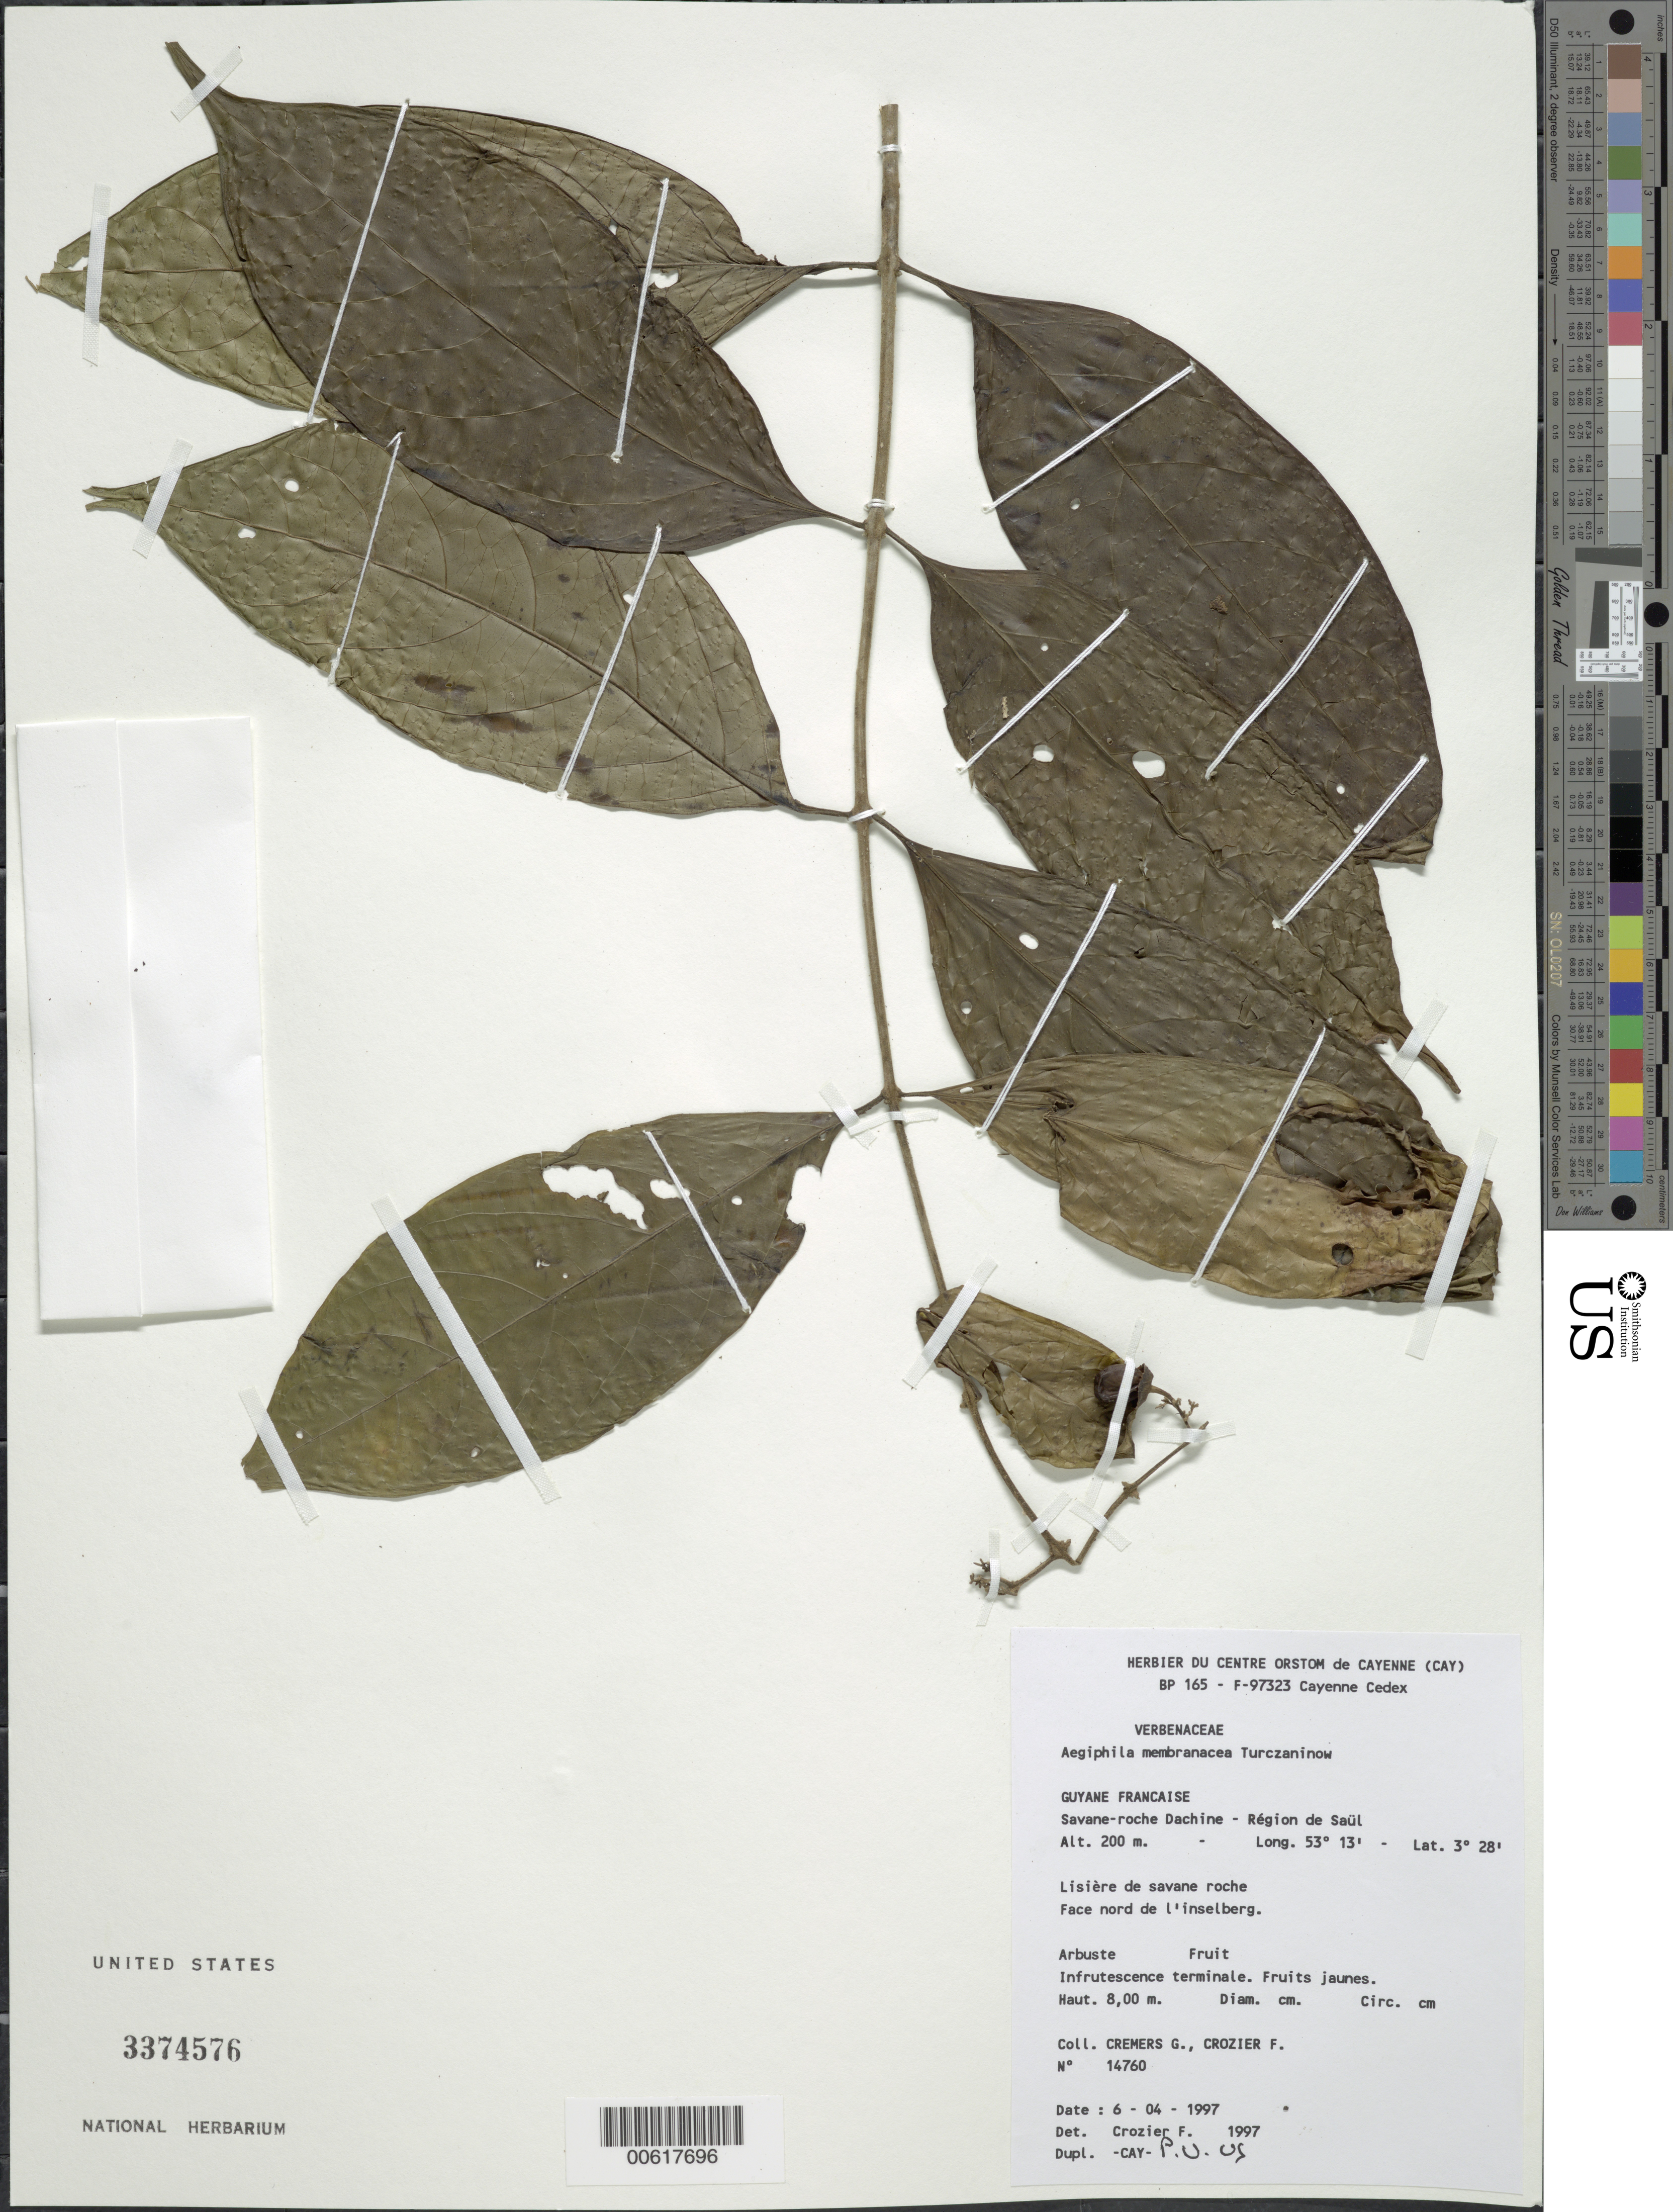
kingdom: Plantae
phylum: Tracheophyta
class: Magnoliopsida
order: Lamiales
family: Lamiaceae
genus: Aegiphila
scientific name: Aegiphila membranacea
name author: Turcz.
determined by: Crozier, F.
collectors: G. Cremers & F. Crozier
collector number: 14760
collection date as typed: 6-Apr-97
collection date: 1997-04-06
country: French Guiana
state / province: Saint-Laurent-du-Maroni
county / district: Saül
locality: Saül, savane-roche Dachine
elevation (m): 200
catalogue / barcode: US 3374576